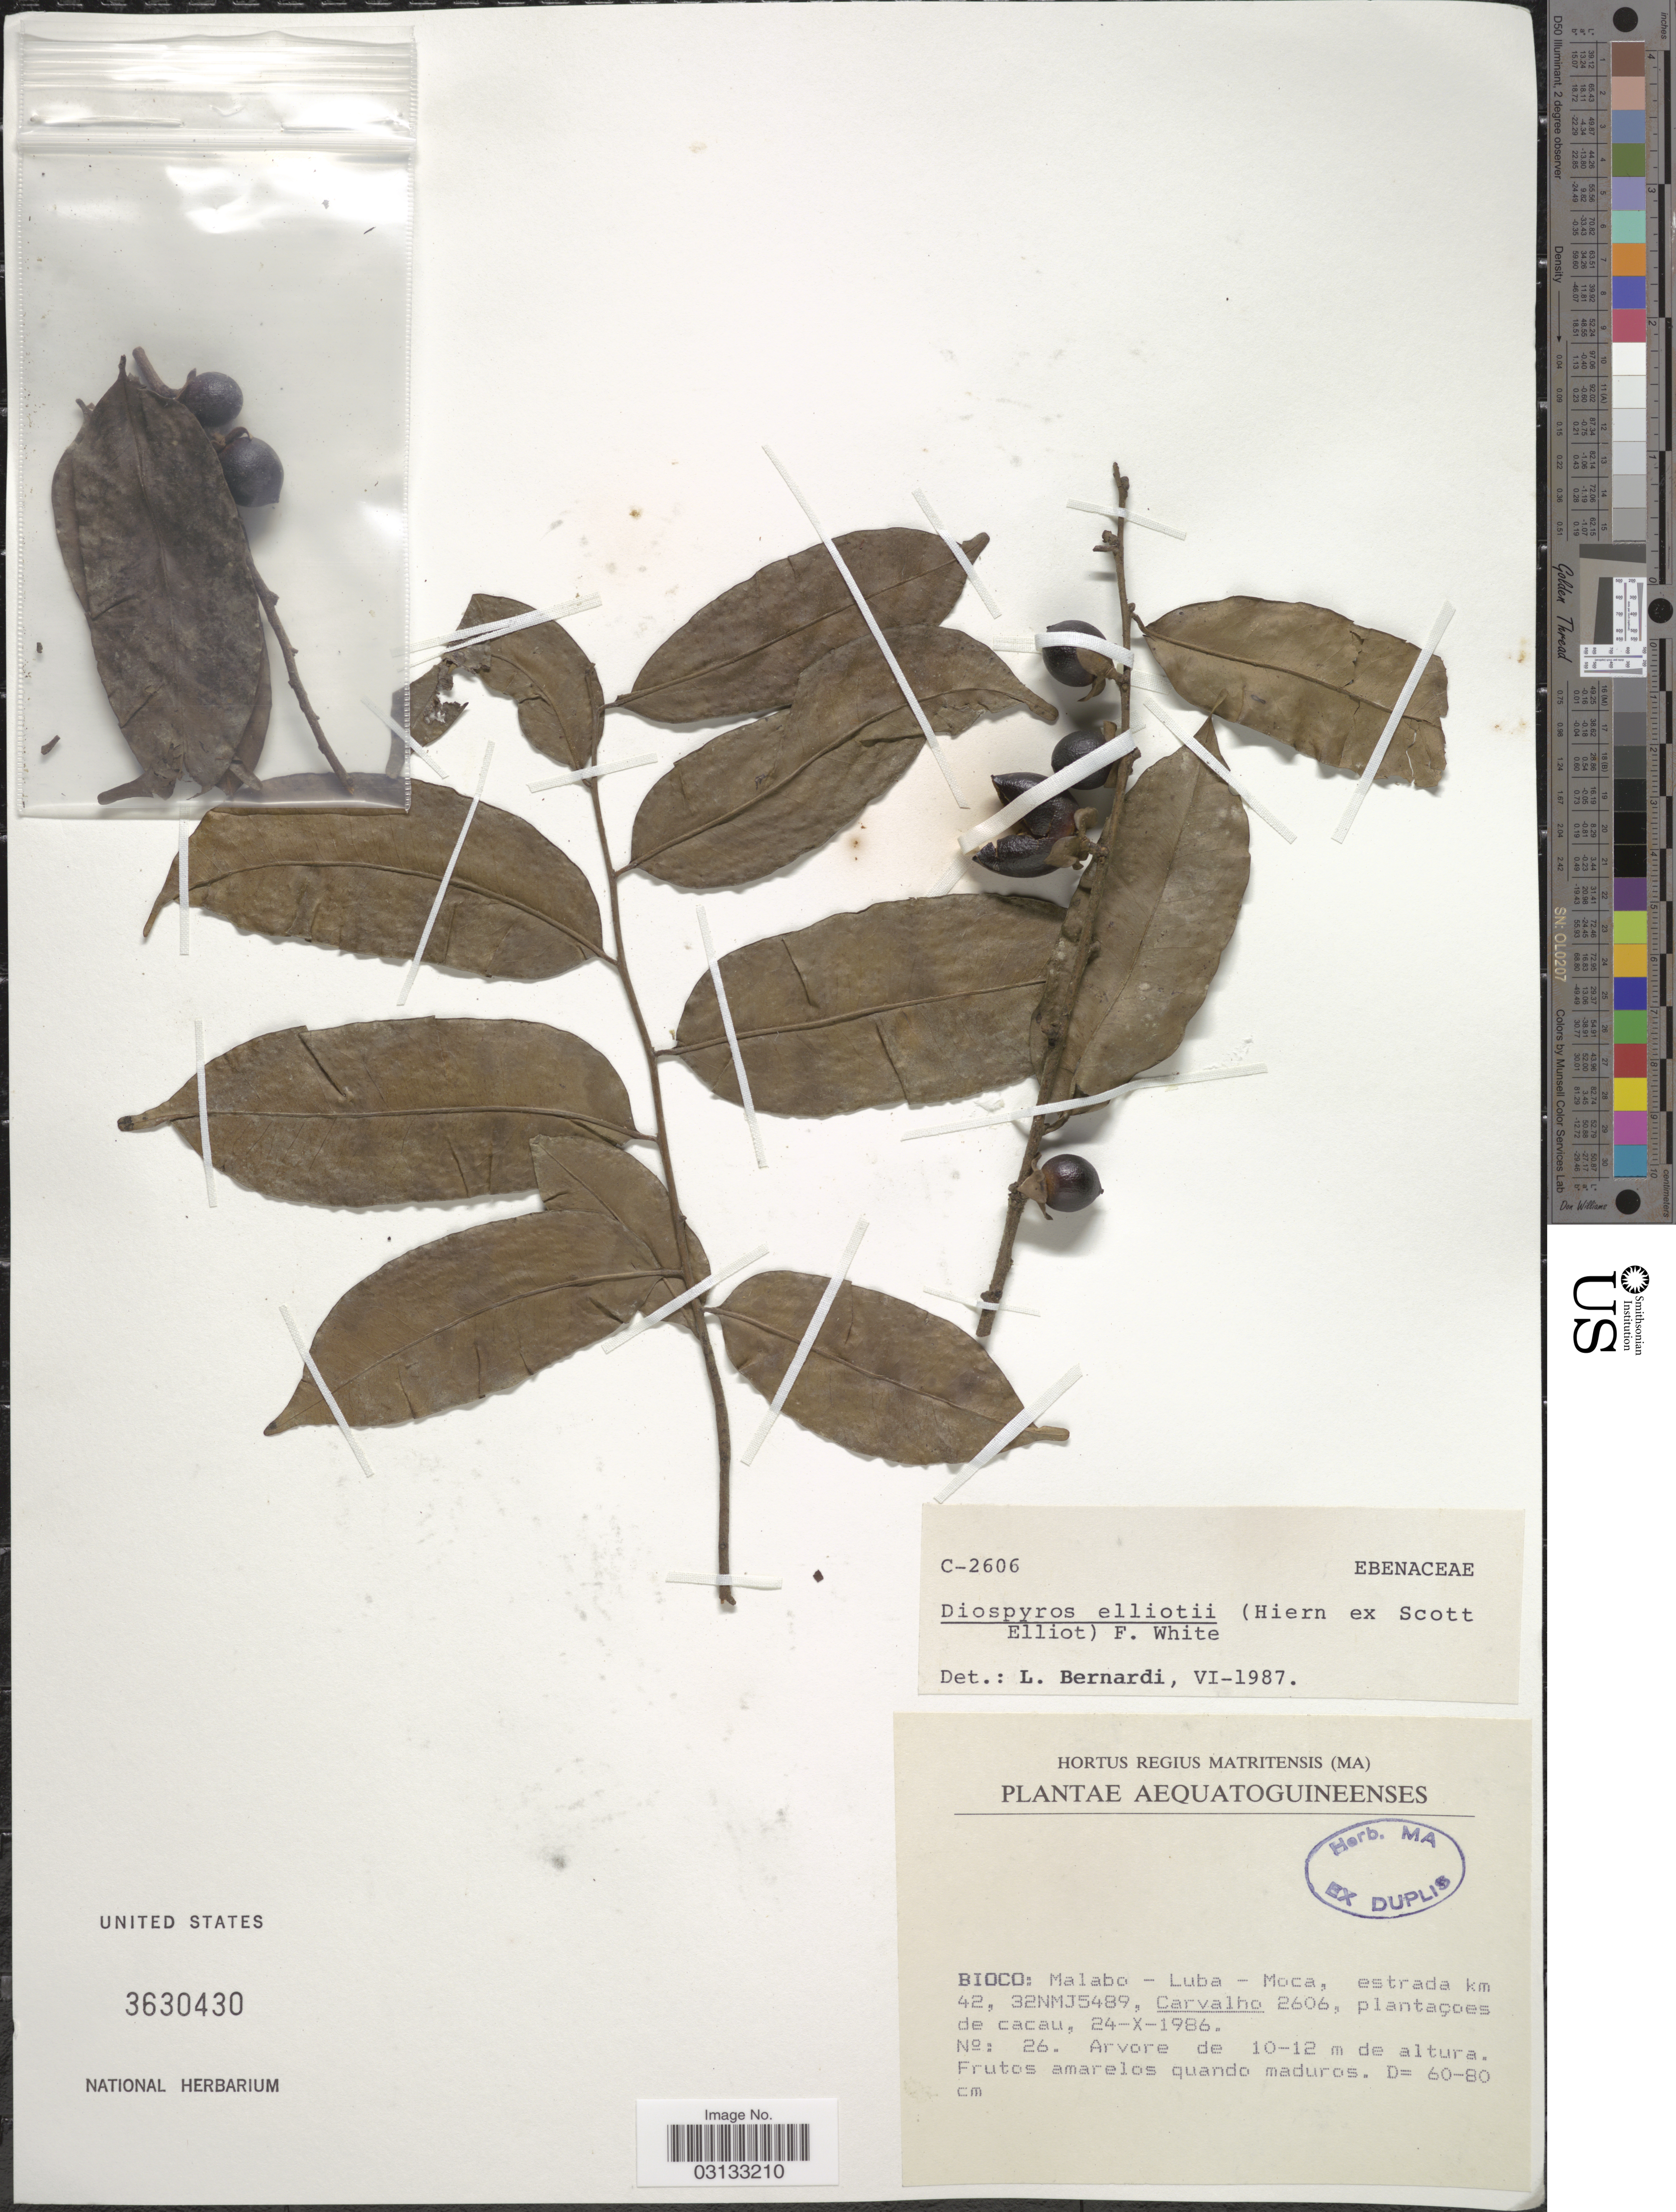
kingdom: Plantae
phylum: Tracheophyta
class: Magnoliopsida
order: Ericales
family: Ebenaceae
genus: Diospyros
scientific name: Diospyros elliotii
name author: (Hiern) F. White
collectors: Carvalho, --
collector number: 2606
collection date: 1986-10-24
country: Equatorial Guinea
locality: Aequatoguineenses, Bioco: Malabo - Luba - Moca, estrada km 42, 32NMJ5489.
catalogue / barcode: US 3630430